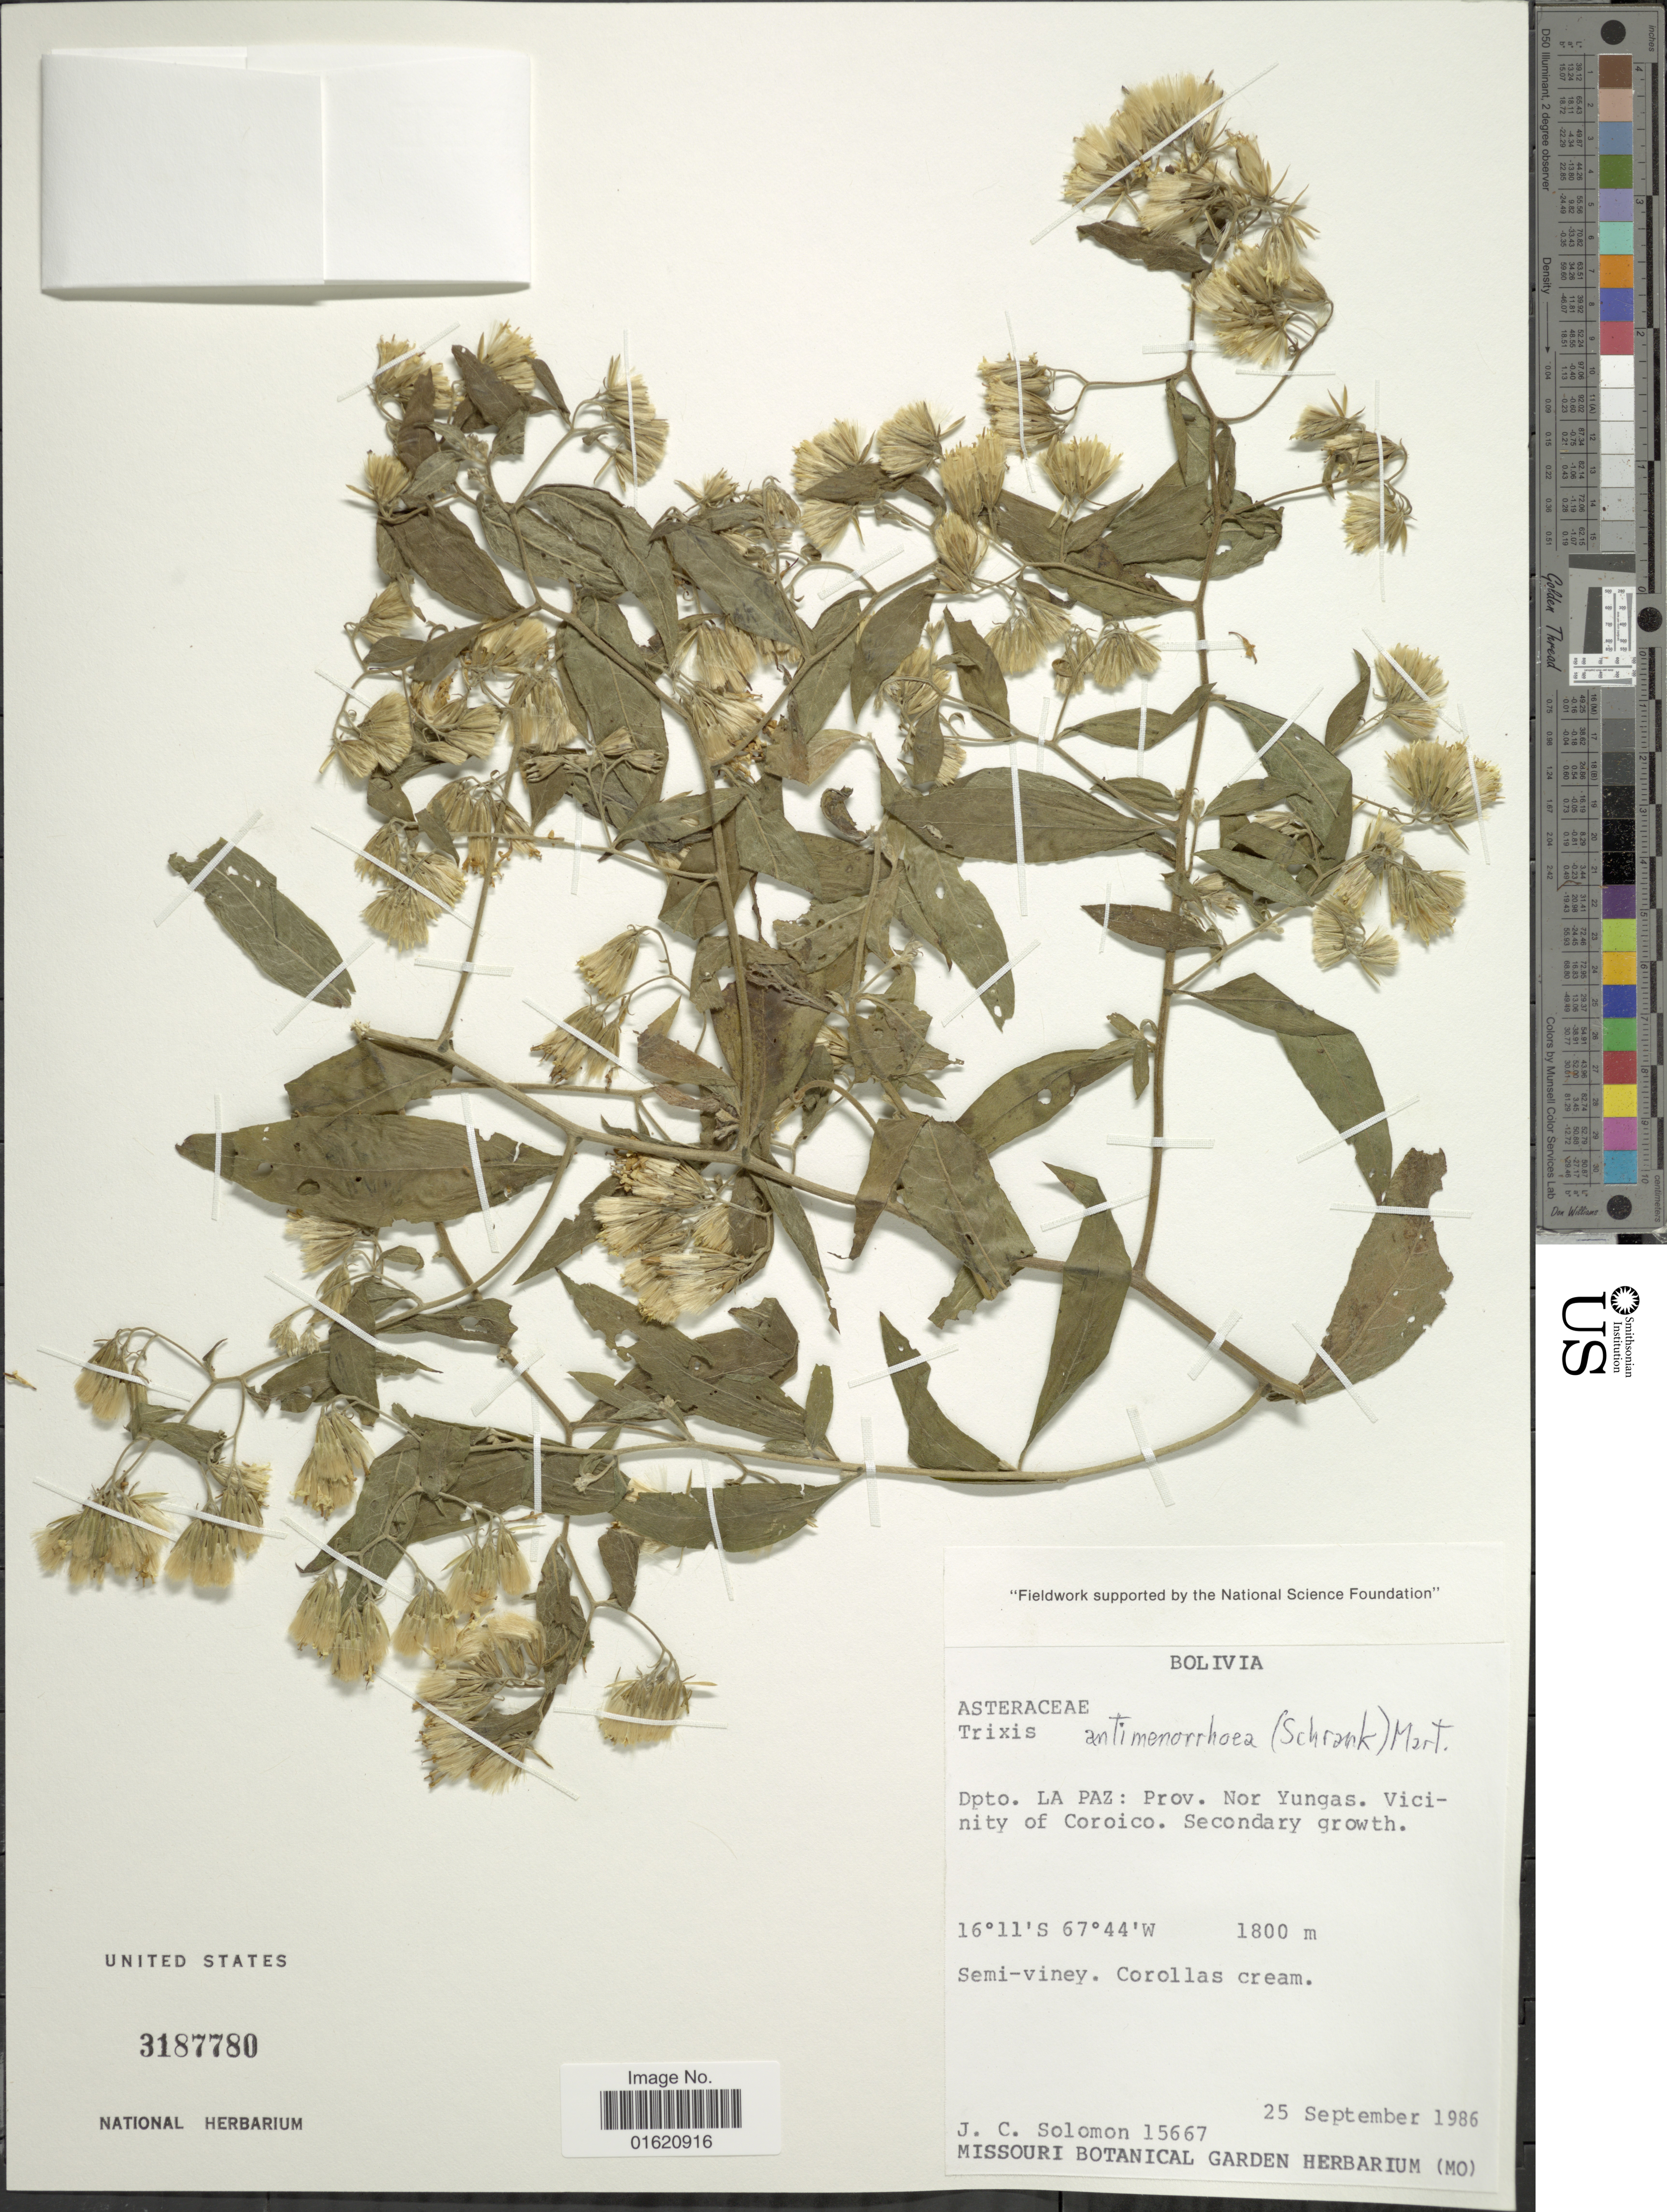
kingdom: Plantae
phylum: Tracheophyta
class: Magnoliopsida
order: Asterales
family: Asteraceae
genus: Trixis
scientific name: Trixis antimenorrhoea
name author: (Schrank) Mart. ex Kuntze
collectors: J. C. Solomon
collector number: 15667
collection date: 1986-09-25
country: Bolivia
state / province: La Paz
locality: Prov. Nor Yungas, Vicinity of Coroica, secondary growth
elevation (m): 1800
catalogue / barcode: US 3187780